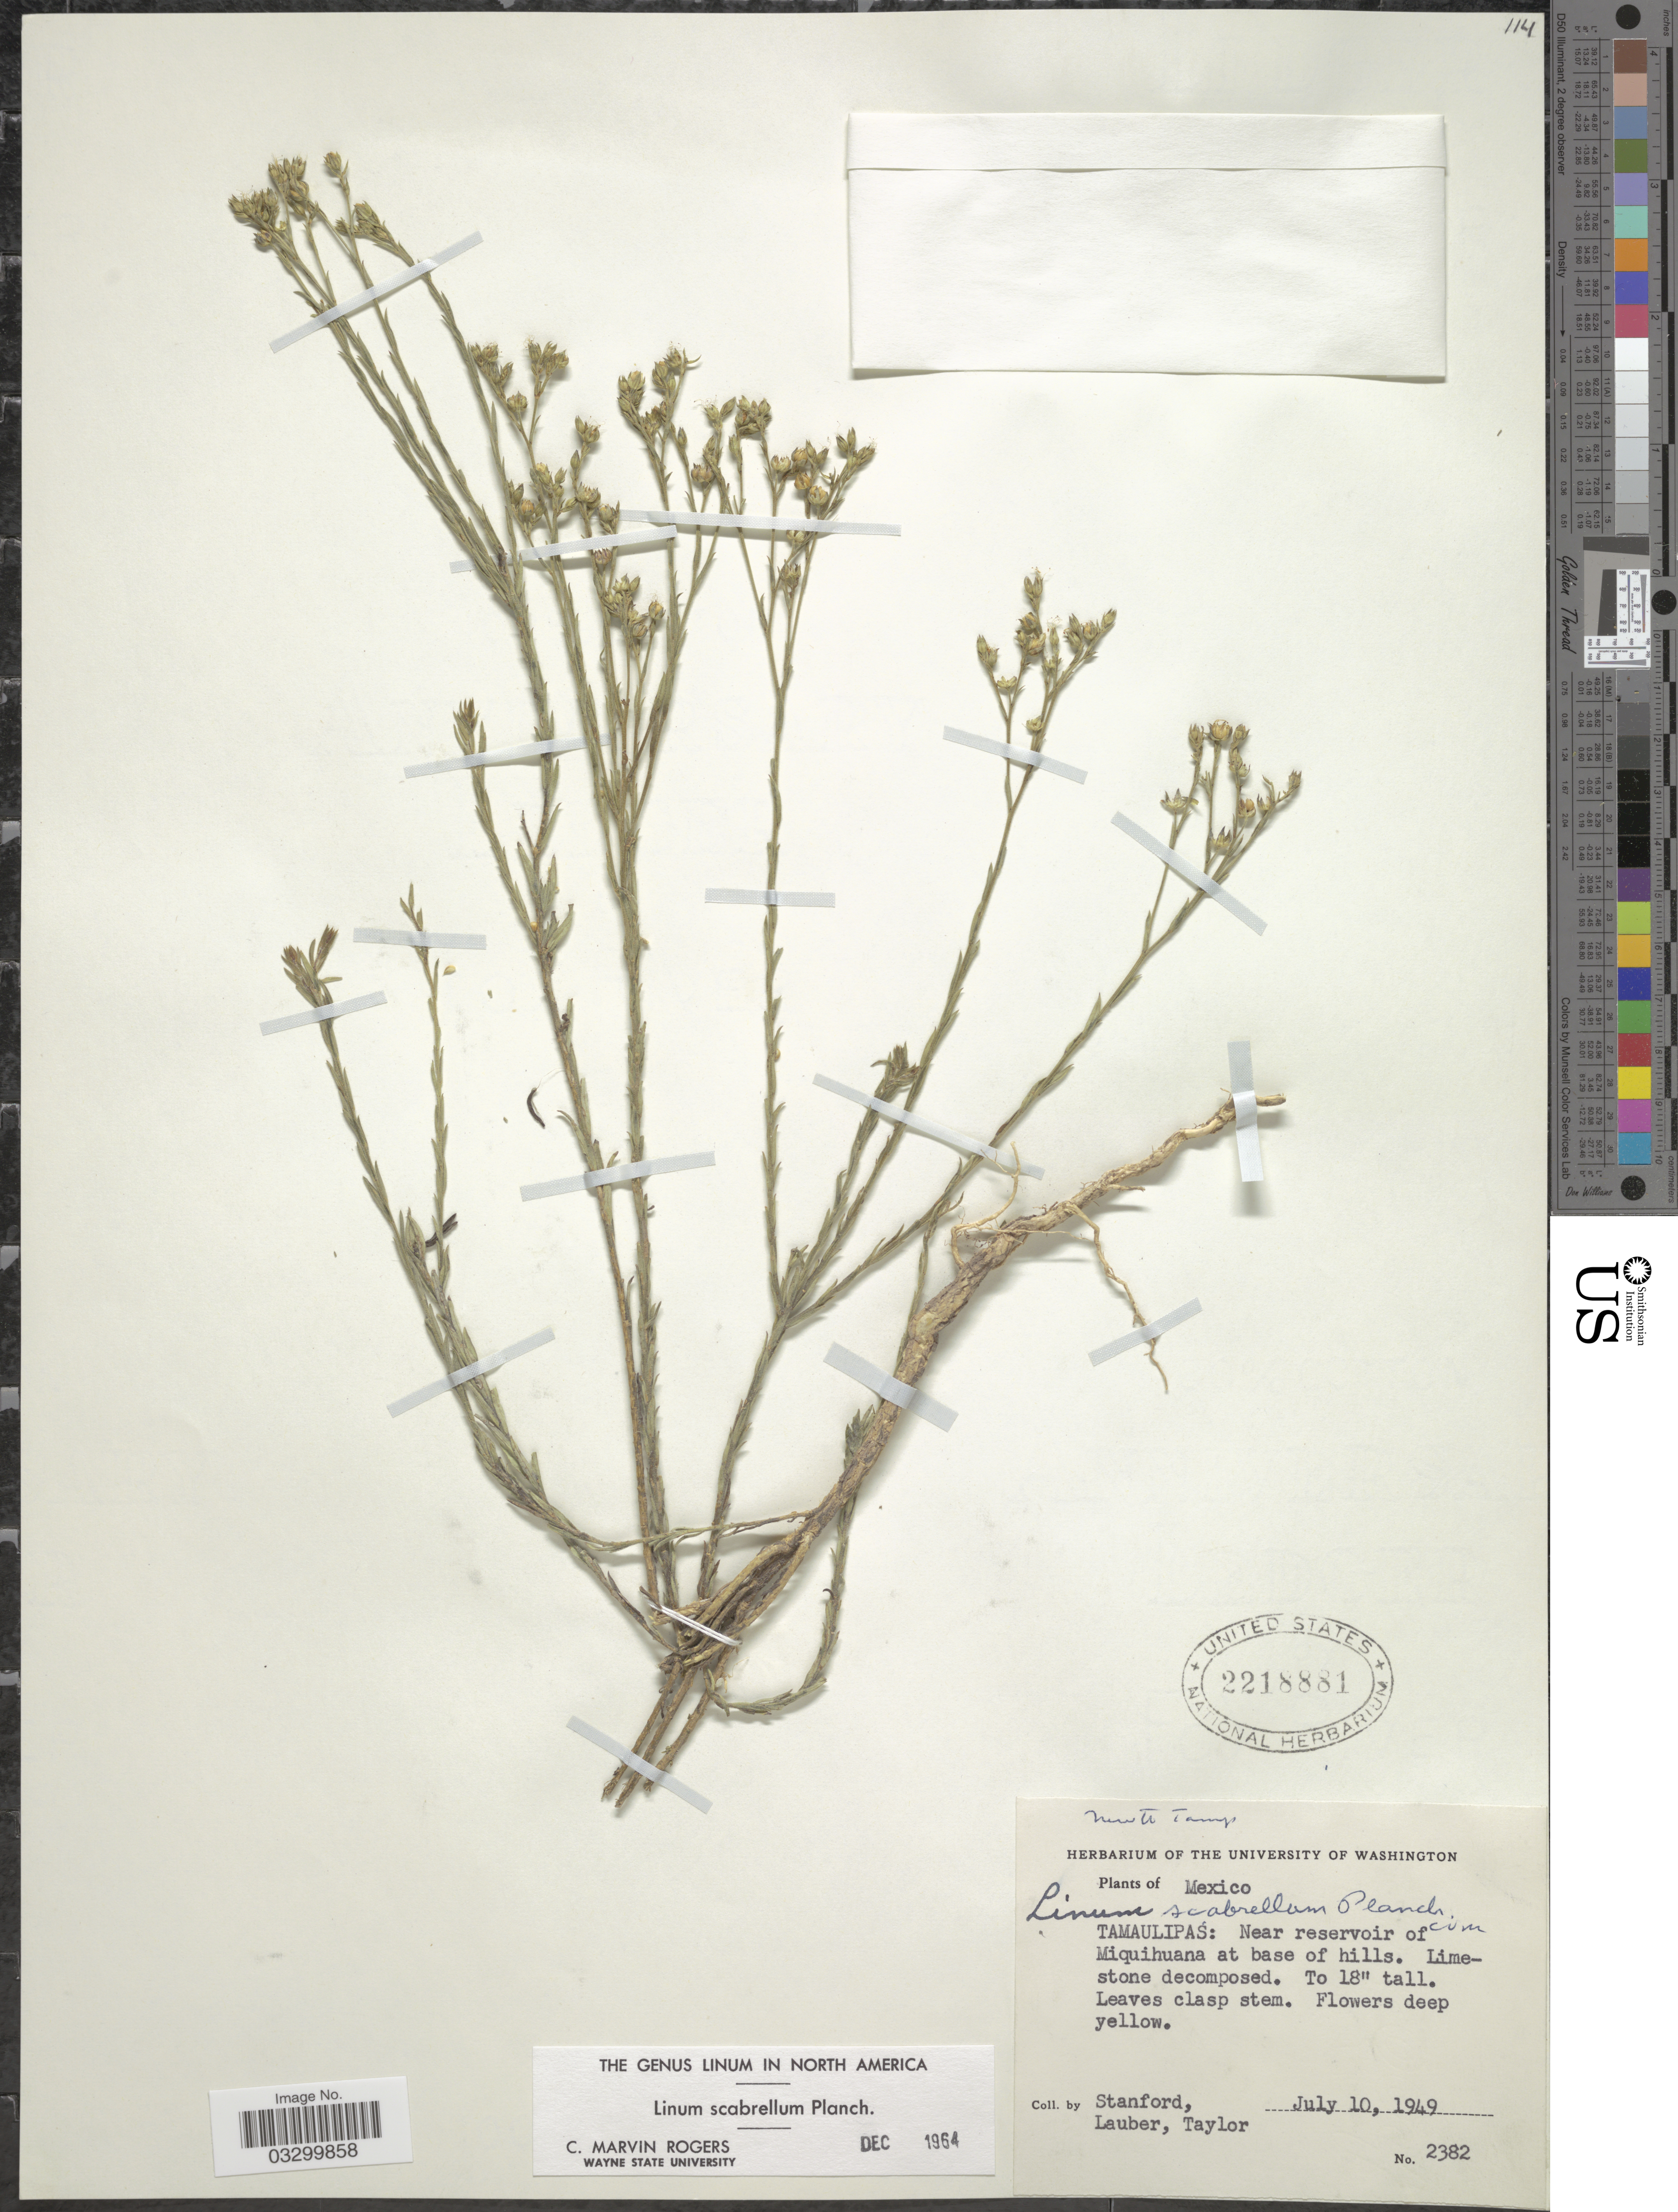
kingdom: Plantae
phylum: Tracheophyta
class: Magnoliopsida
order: Malpighiales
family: Linaceae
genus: Linum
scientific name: Linum scabrellum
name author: Planch.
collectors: -. Stanford, -. Lauber & -. Taylor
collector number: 2382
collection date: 1949-07-10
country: Mexico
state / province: Tamaulipas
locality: Near reservoir of Miquihuana at base of hills.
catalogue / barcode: US 2218881